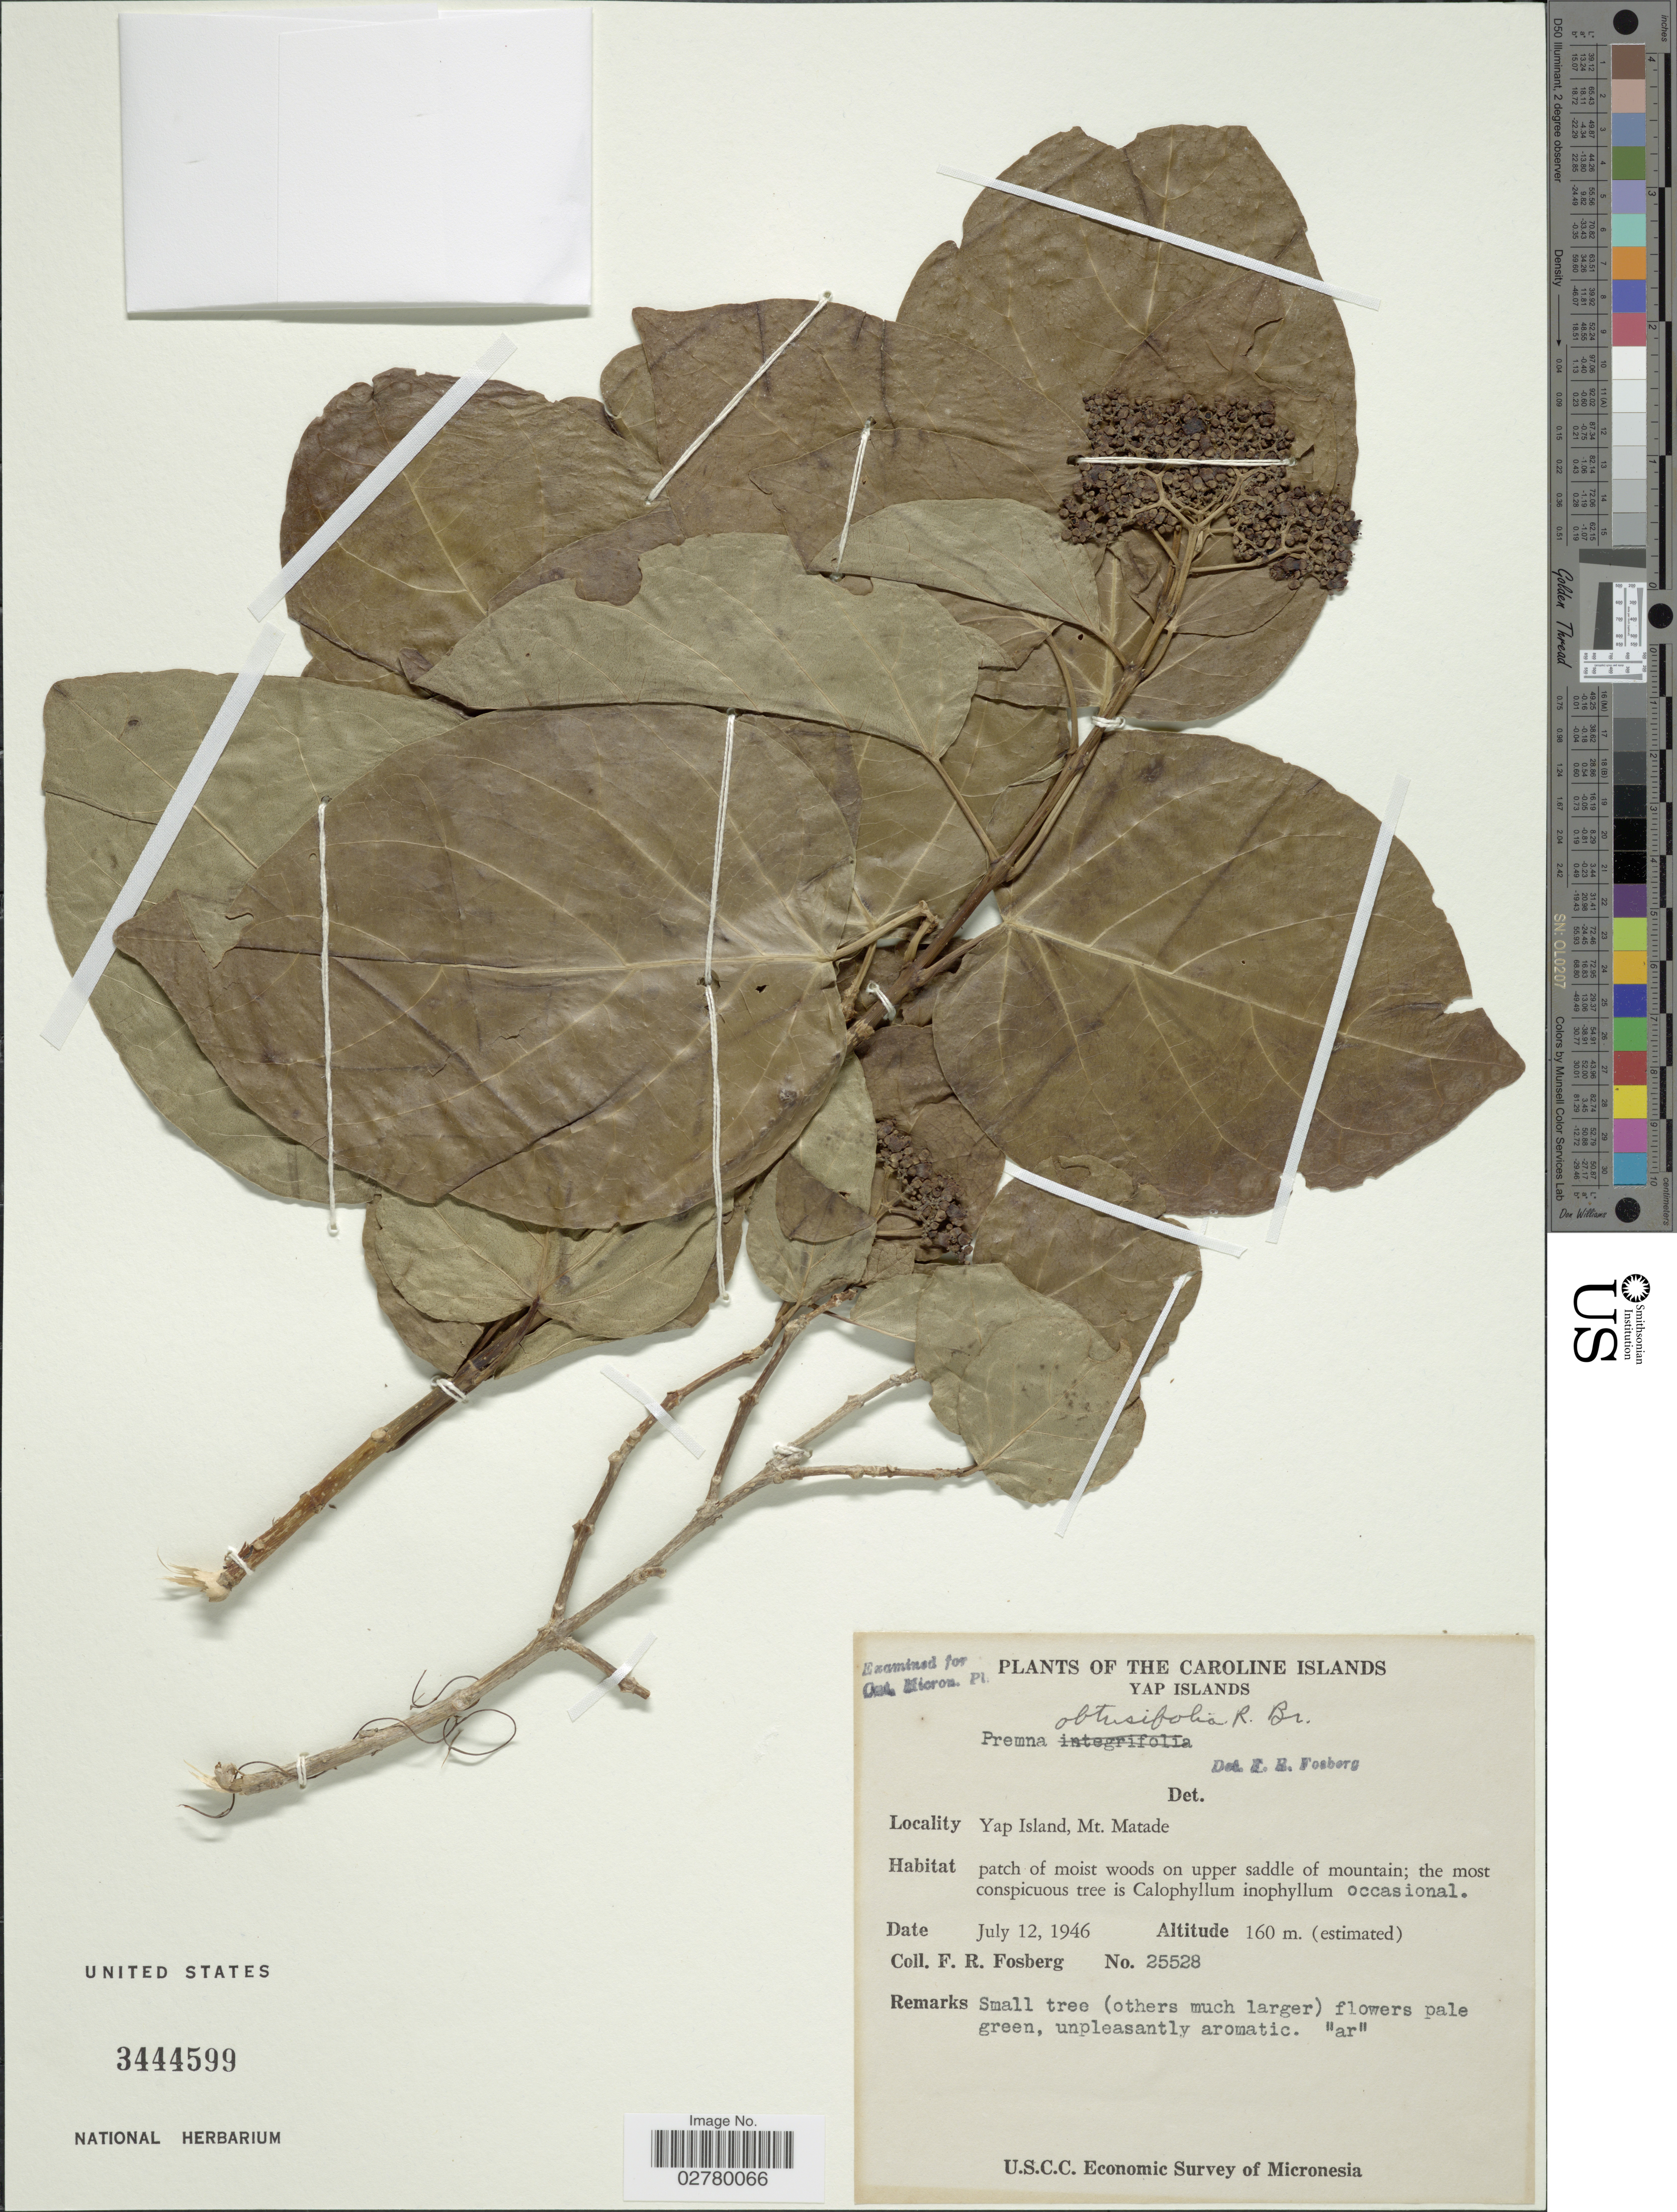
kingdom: Plantae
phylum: Tracheophyta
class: Magnoliopsida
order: Lamiales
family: Lamiaceae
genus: Premna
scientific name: Premna obtusifolia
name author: R. Br.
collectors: F. R. Fosberg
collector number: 25528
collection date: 1946-07-12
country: Micronesia, Federated States of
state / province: Yap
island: Yap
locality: The Caroline Islands. Yap Islands. Yap Island, Mt. Matade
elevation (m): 160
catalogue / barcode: US 3444599